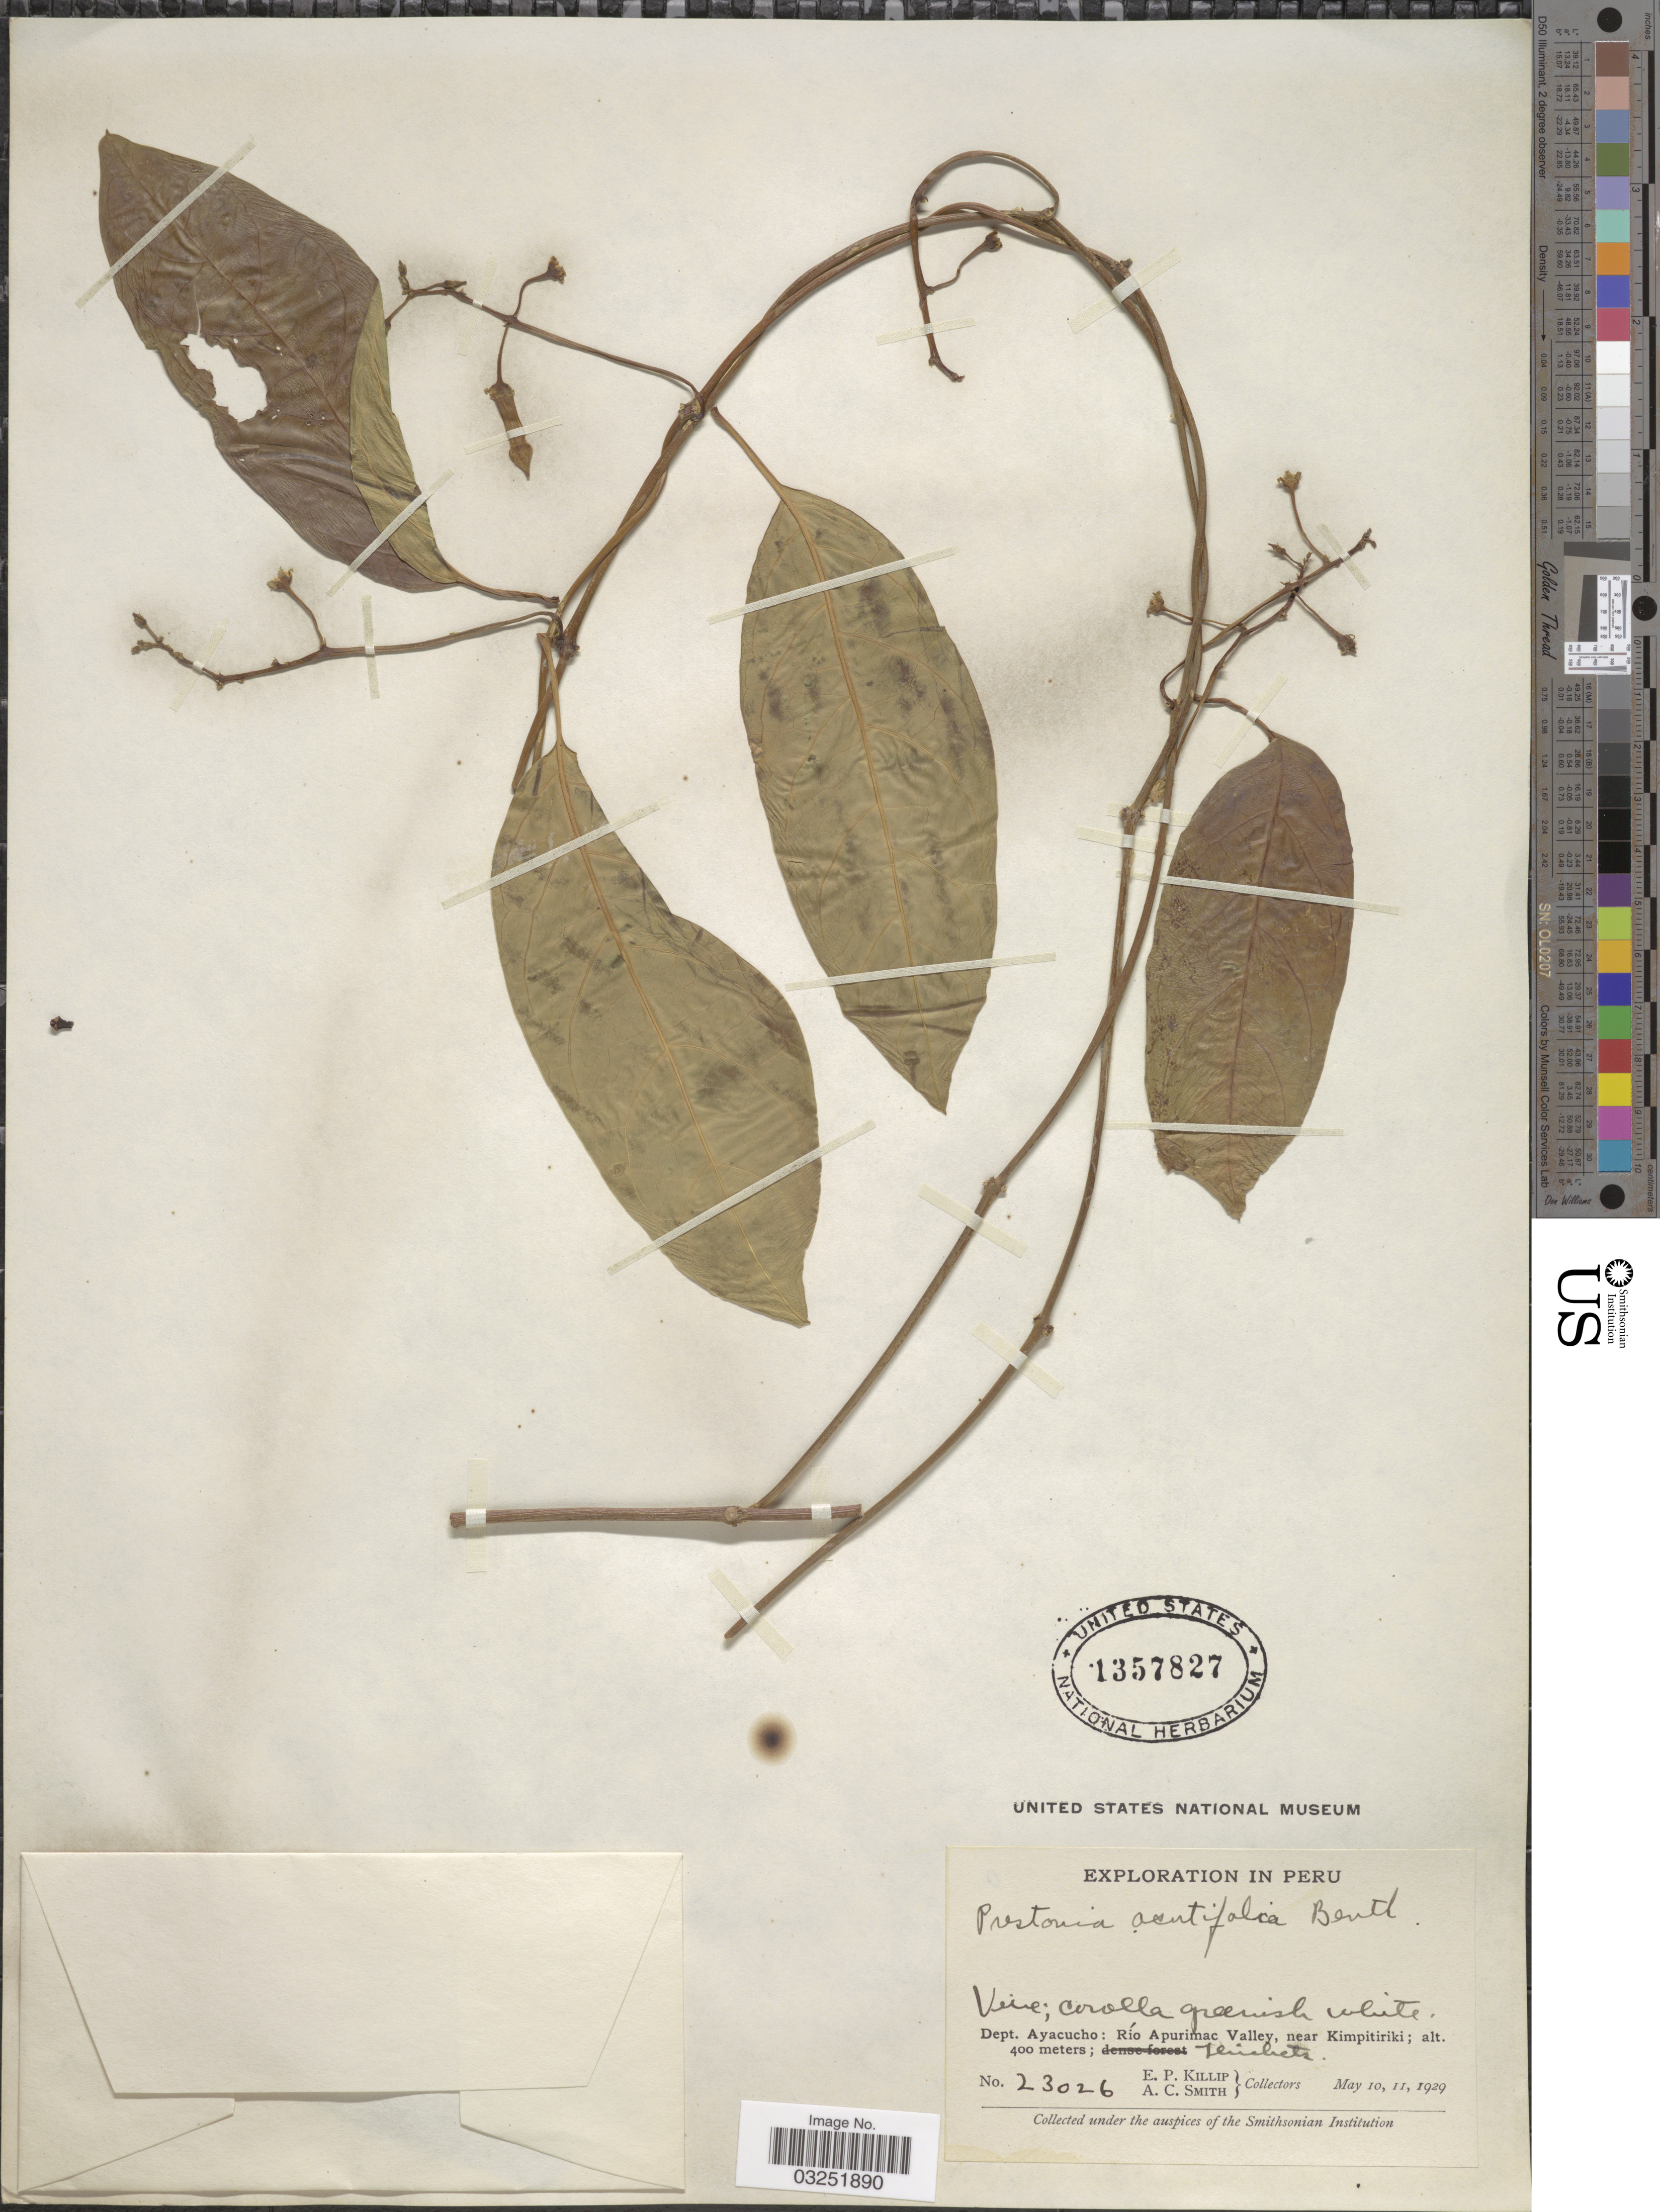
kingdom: Plantae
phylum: Tracheophyta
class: Magnoliopsida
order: Gentianales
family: Apocynaceae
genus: Prestonia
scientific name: Prestonia acutifolia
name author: (Benth. & Müll. Arg.) K. Schum.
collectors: E. P. Killip & A. C. Smith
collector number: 23026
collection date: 1929-05-10/1929-05-11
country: Peru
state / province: Ayacucho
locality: Dept. Ayacucho: Río Apurimac Valley, near Kimpitiriki.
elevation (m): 400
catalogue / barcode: US 1357827